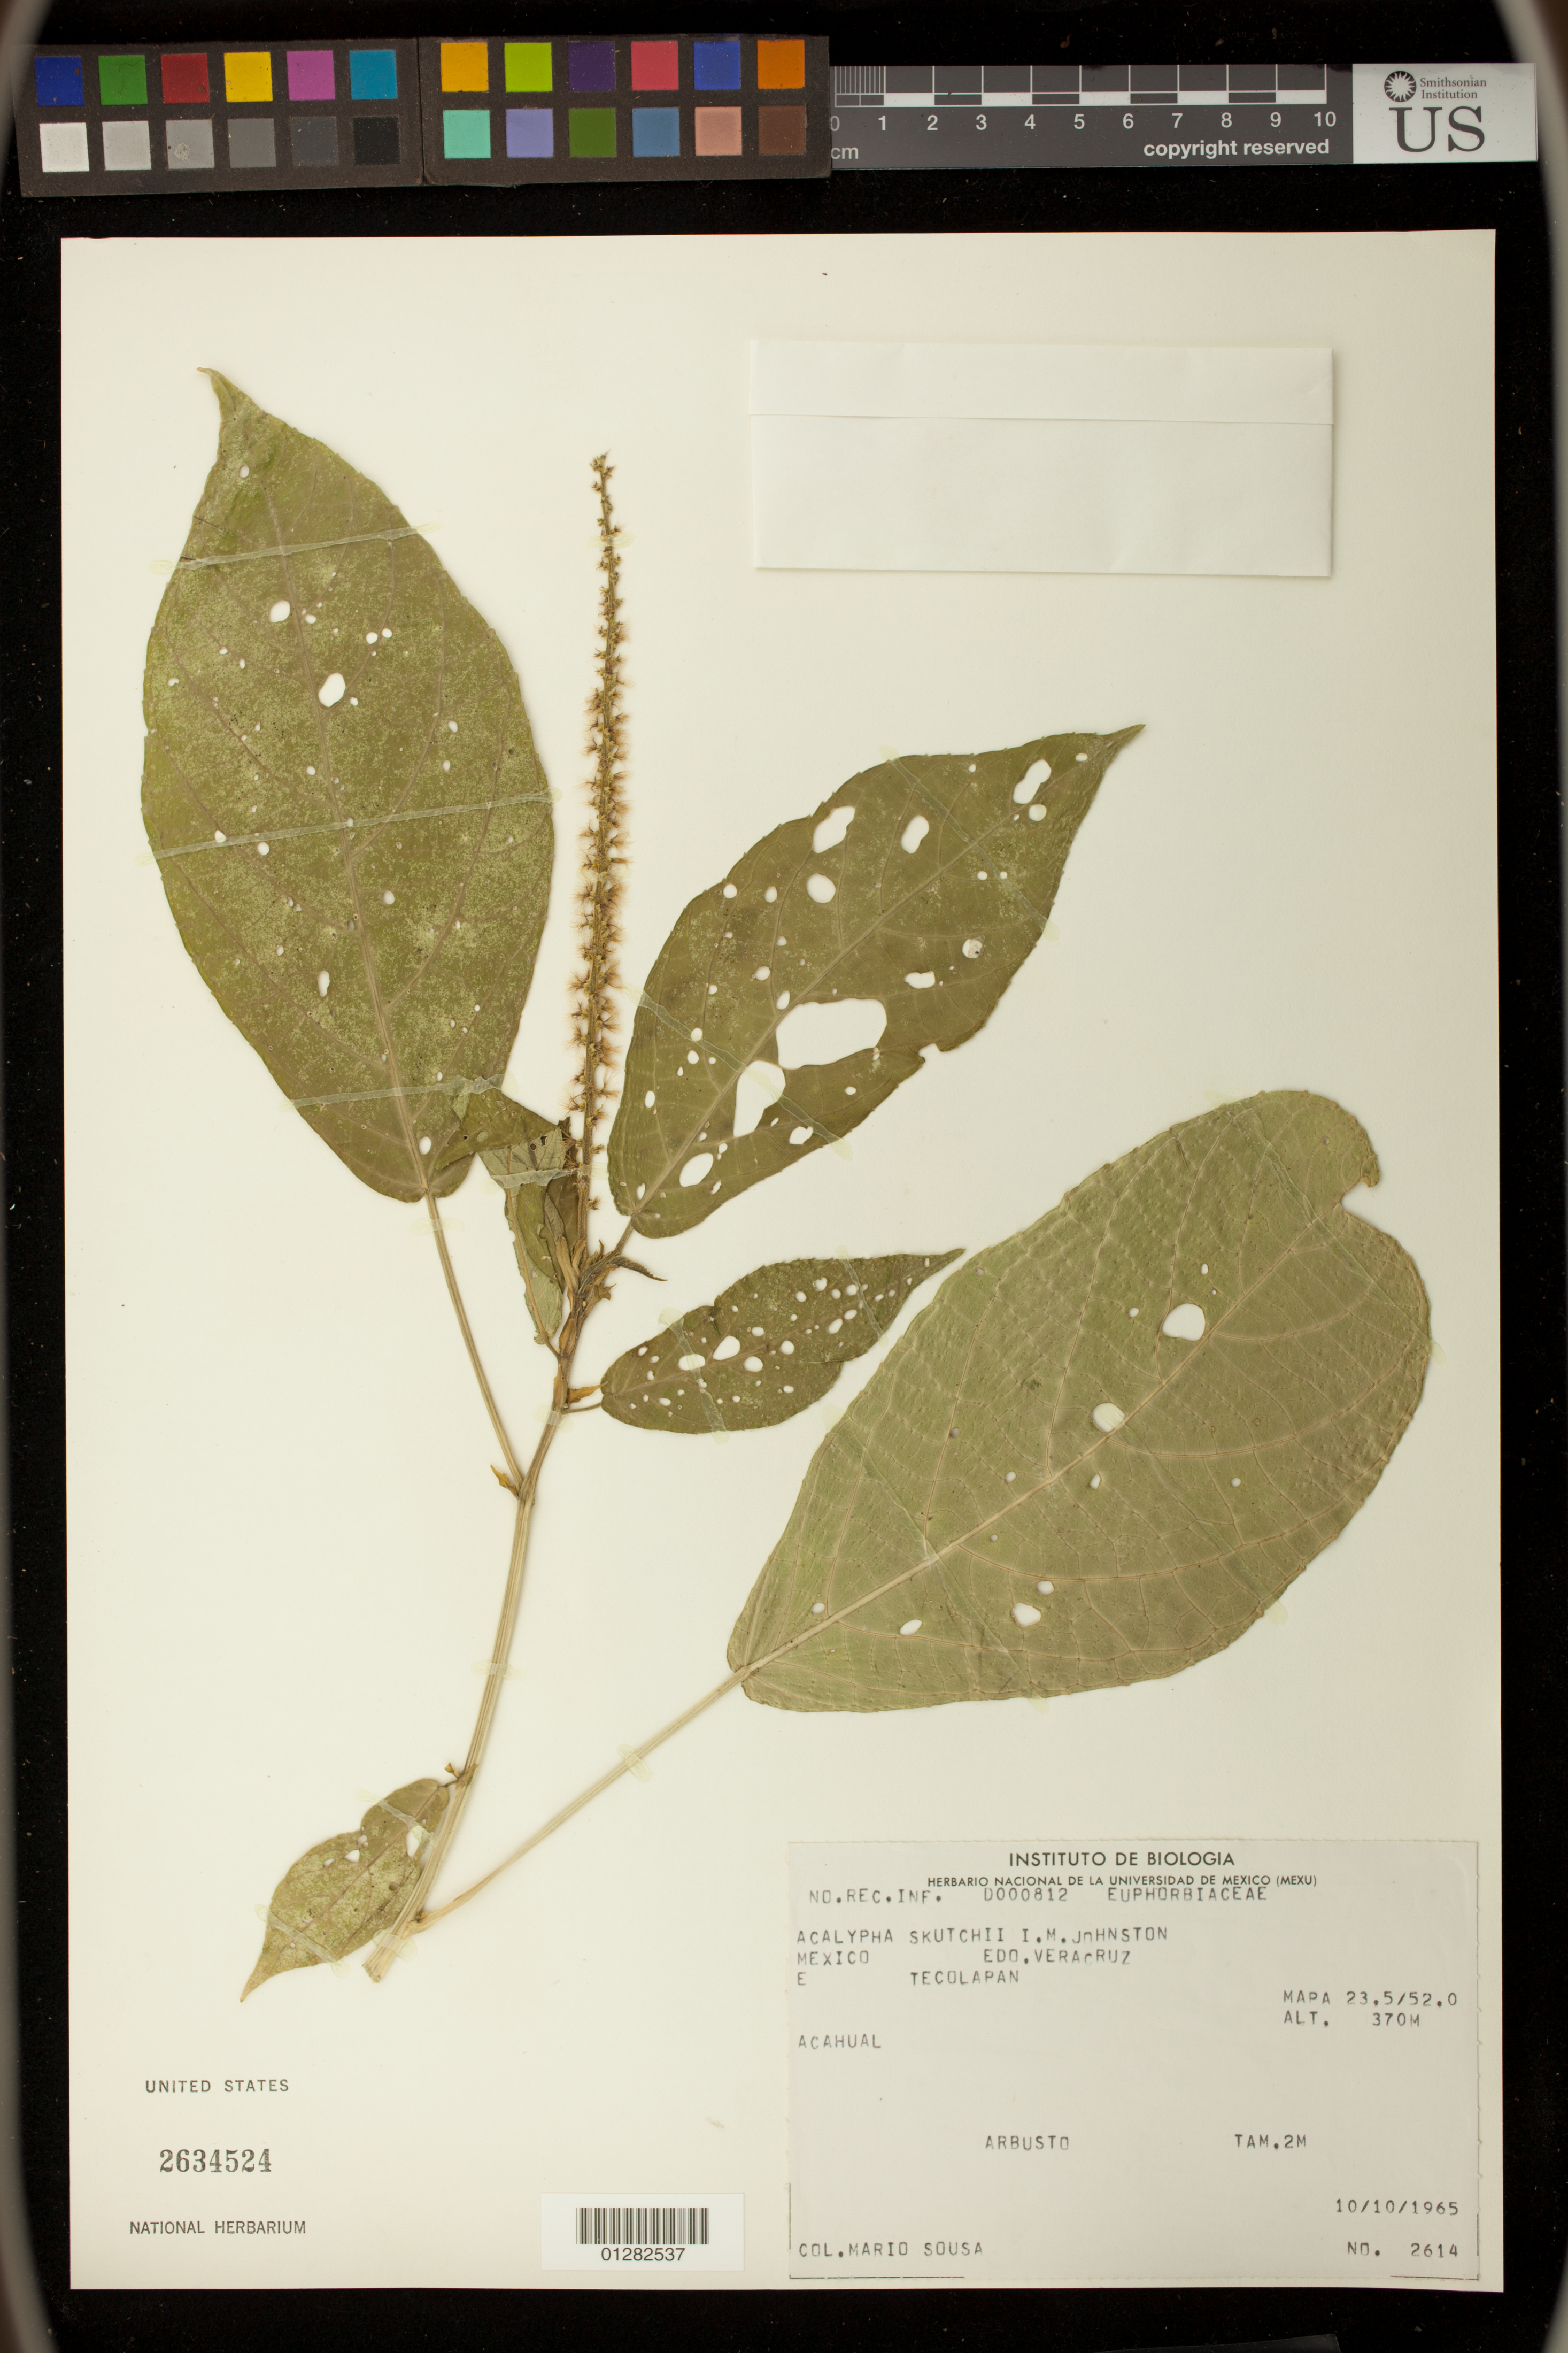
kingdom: Plantae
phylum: Tracheophyta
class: Magnoliopsida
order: Malpighiales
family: Euphorbiaceae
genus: Acalypha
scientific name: Acalypha skutchii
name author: I.M. Johnst.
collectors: C. A. Purpus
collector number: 2614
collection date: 1965-10-10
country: Mexico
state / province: Veracruz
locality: Tecolapan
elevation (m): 370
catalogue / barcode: US 2634524